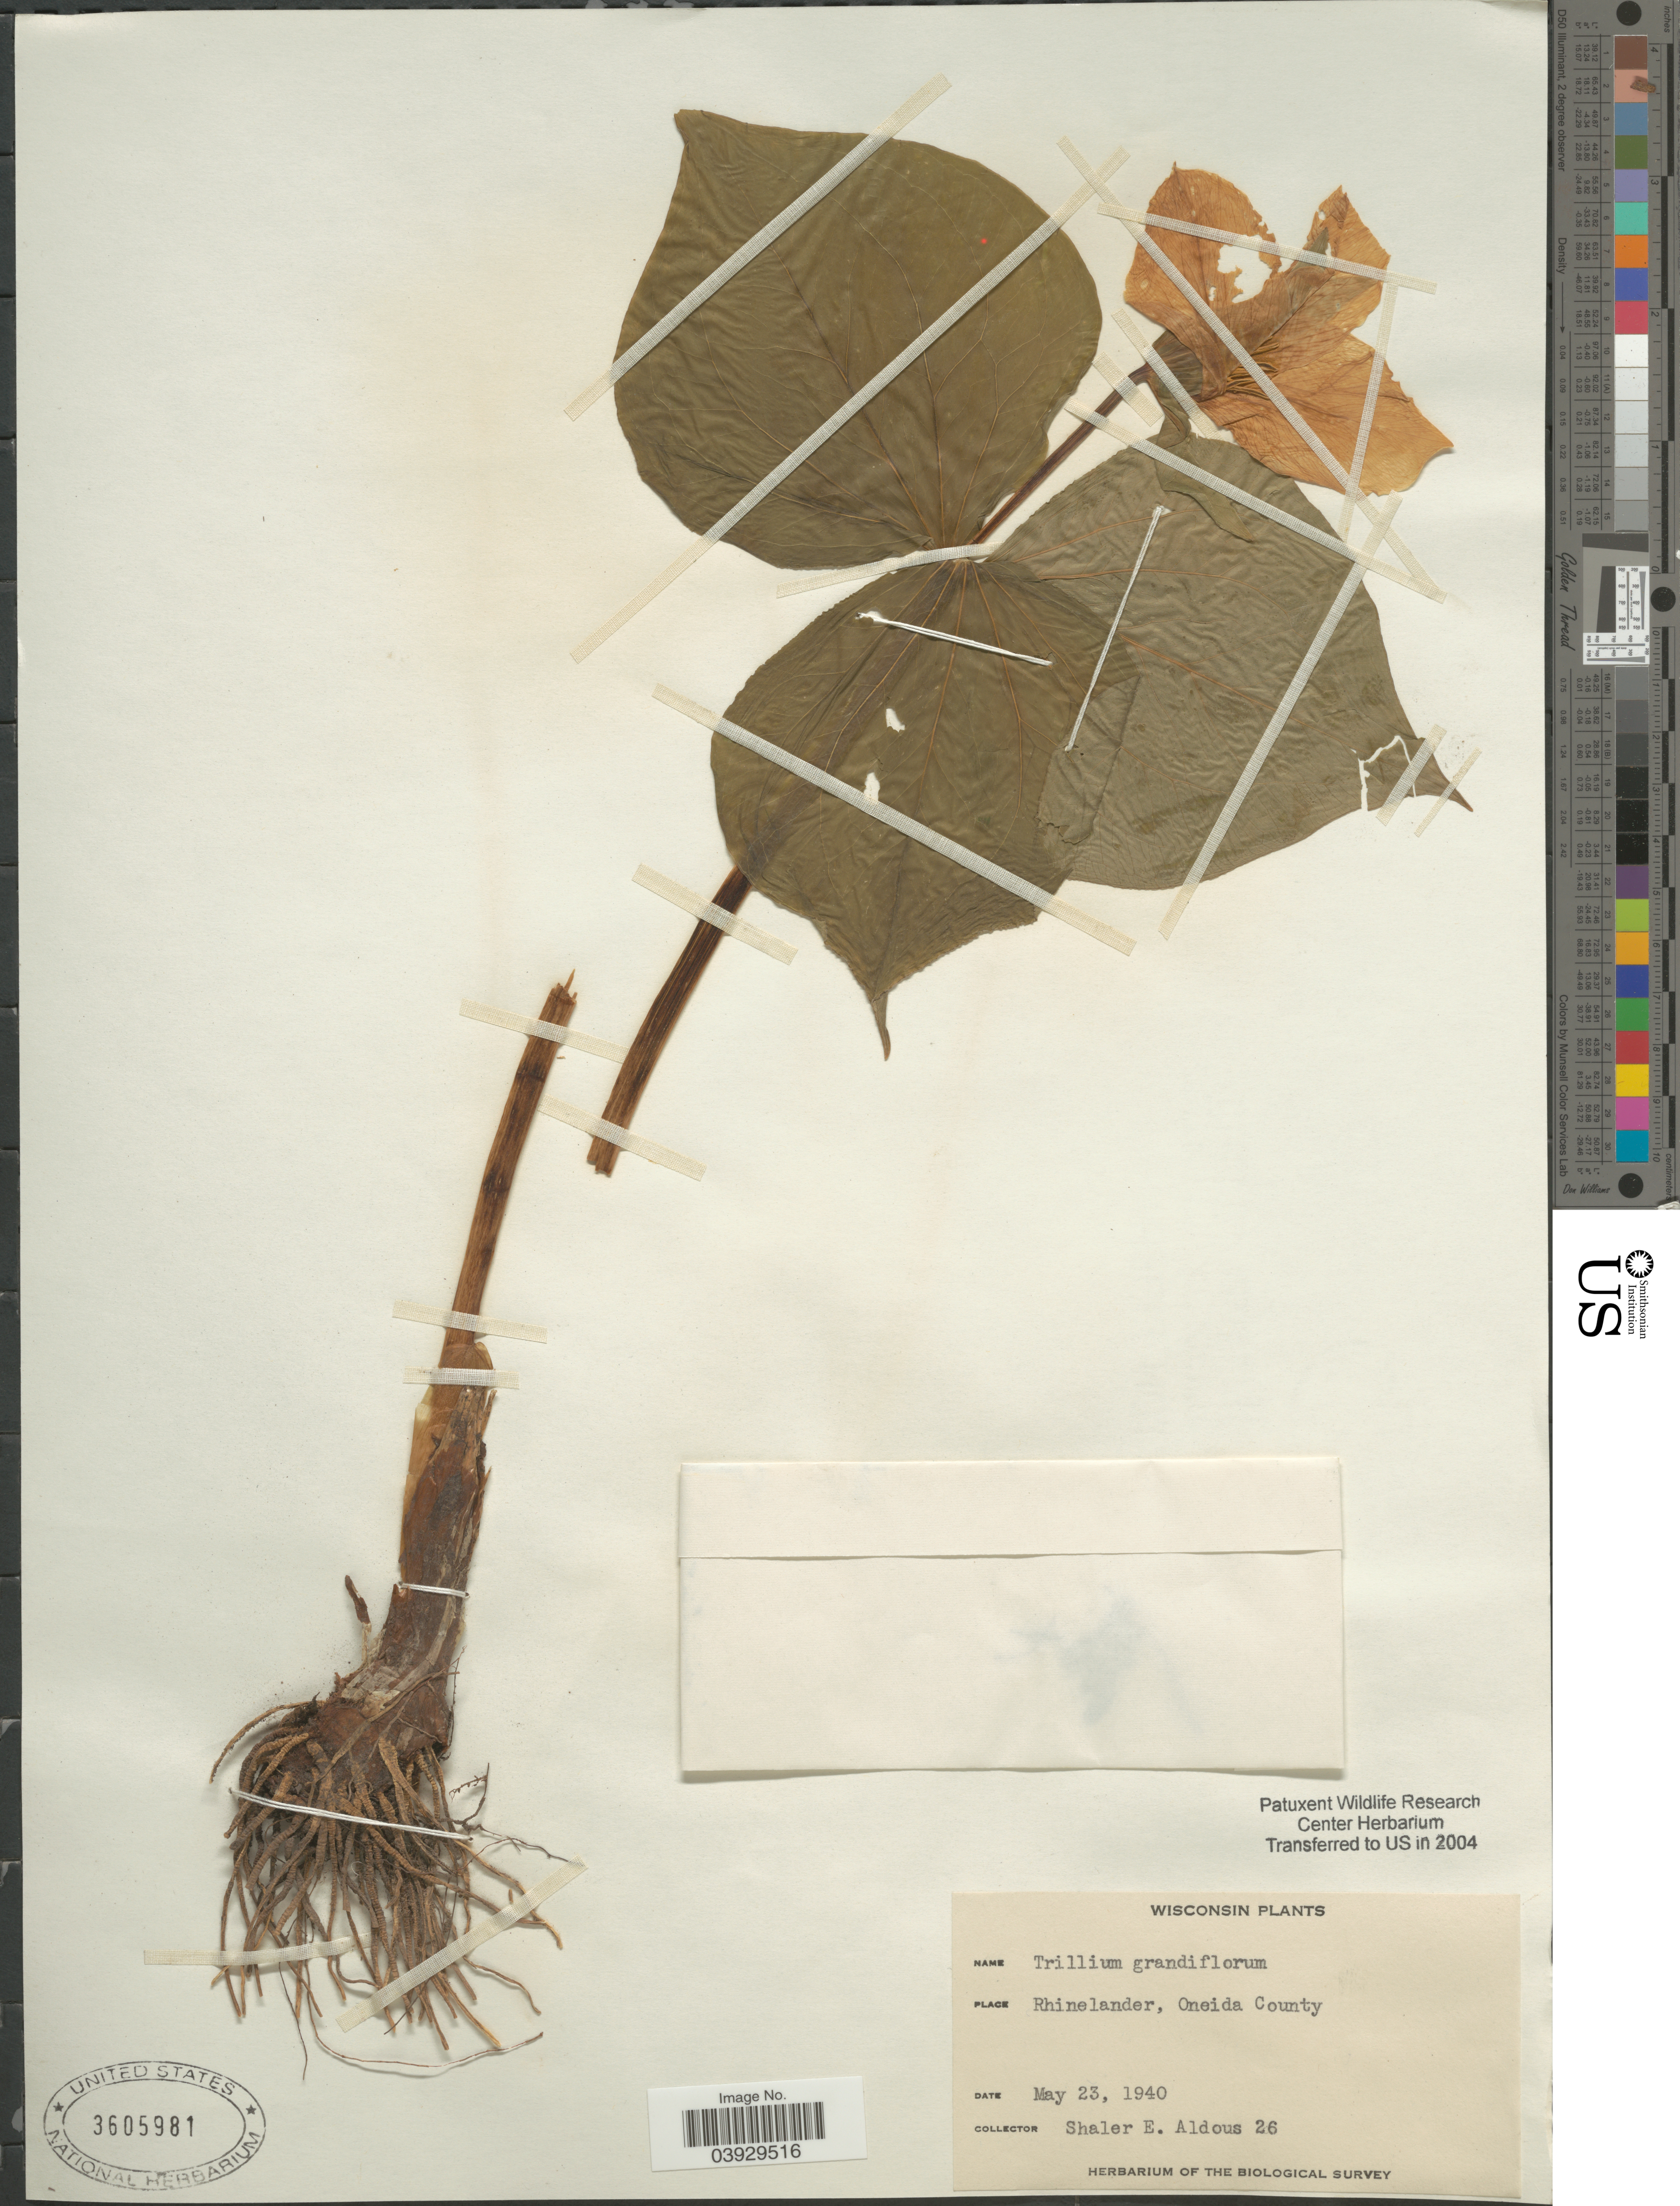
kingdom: Plantae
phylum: Tracheophyta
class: Liliopsida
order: Liliales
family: Melanthiaceae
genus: Trillium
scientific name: Trillium grandiflorum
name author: (Michx.) Salisb.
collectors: S. Aldous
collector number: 26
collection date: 1940-05-23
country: United States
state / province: Wisconsin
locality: Rhinelander, Oneida County.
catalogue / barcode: US 3605981